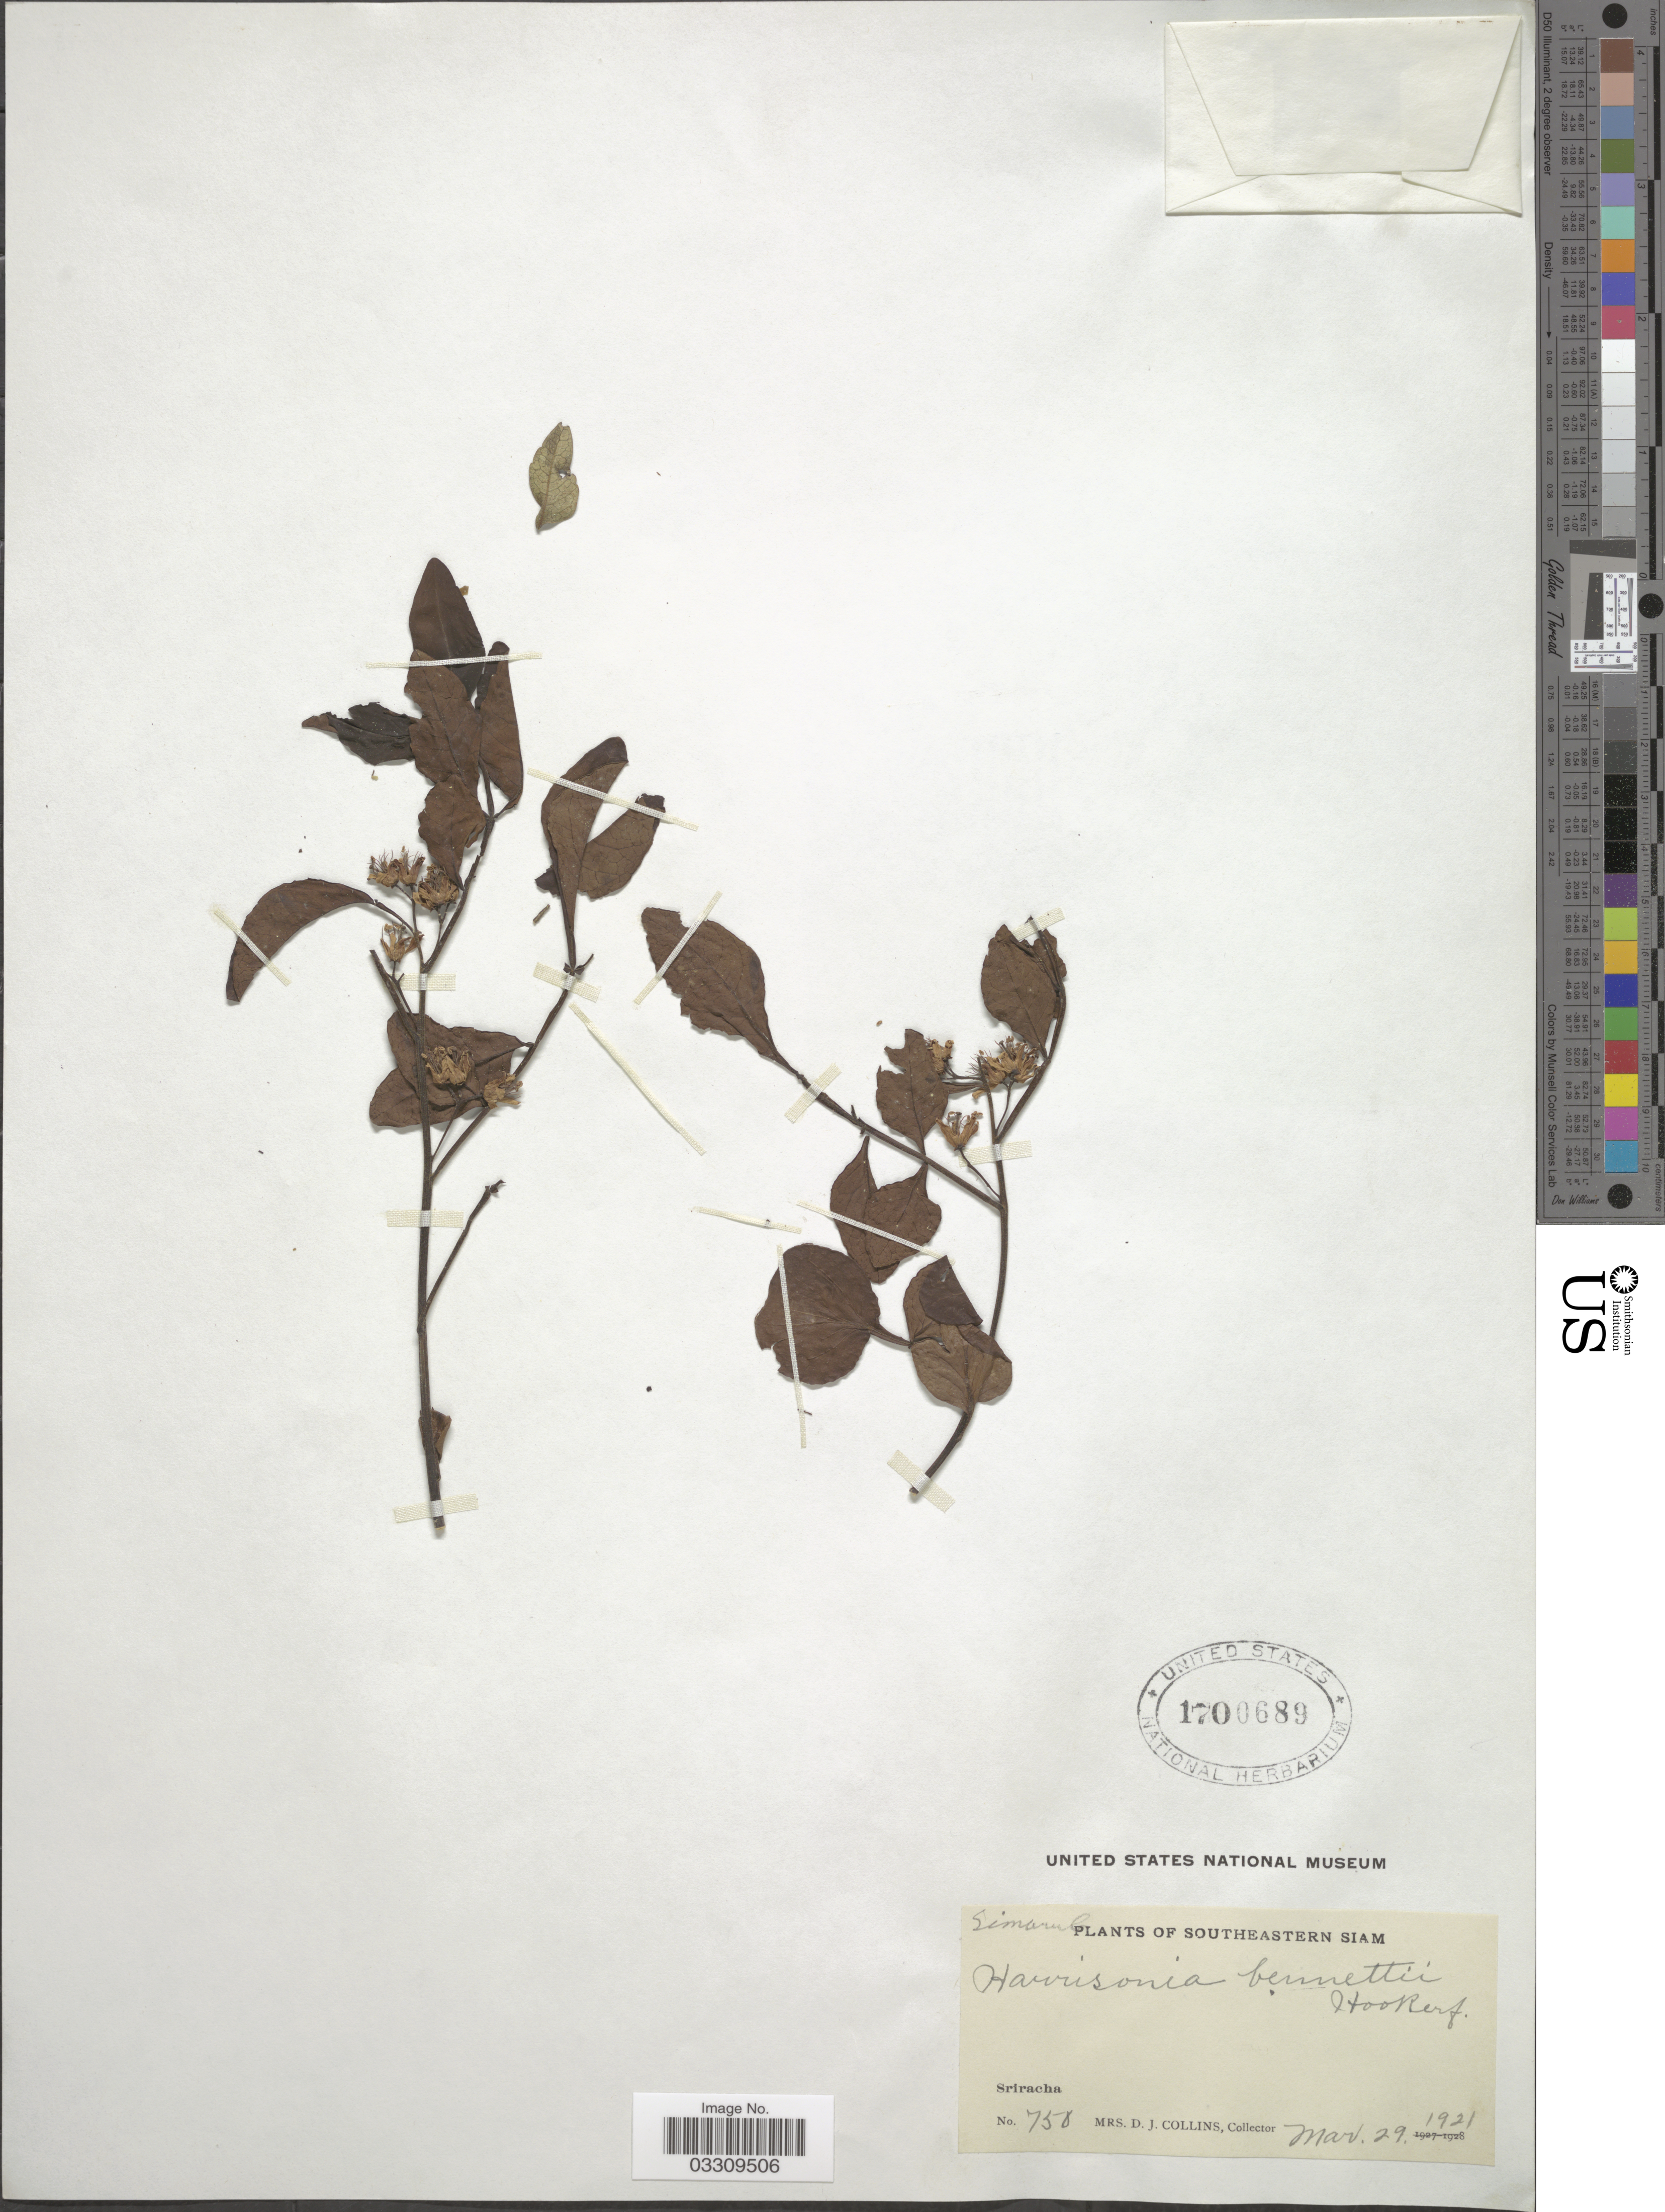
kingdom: Plantae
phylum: Tracheophyta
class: Magnoliopsida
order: Sapindales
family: Rutaceae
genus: Harrisonia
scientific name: Harrisonia bennettii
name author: Hook. f.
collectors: Mrs. D. J. Collins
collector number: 750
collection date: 1921-03-29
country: Thailand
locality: Southeastern Siam. Srirachi.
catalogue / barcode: US 1700689